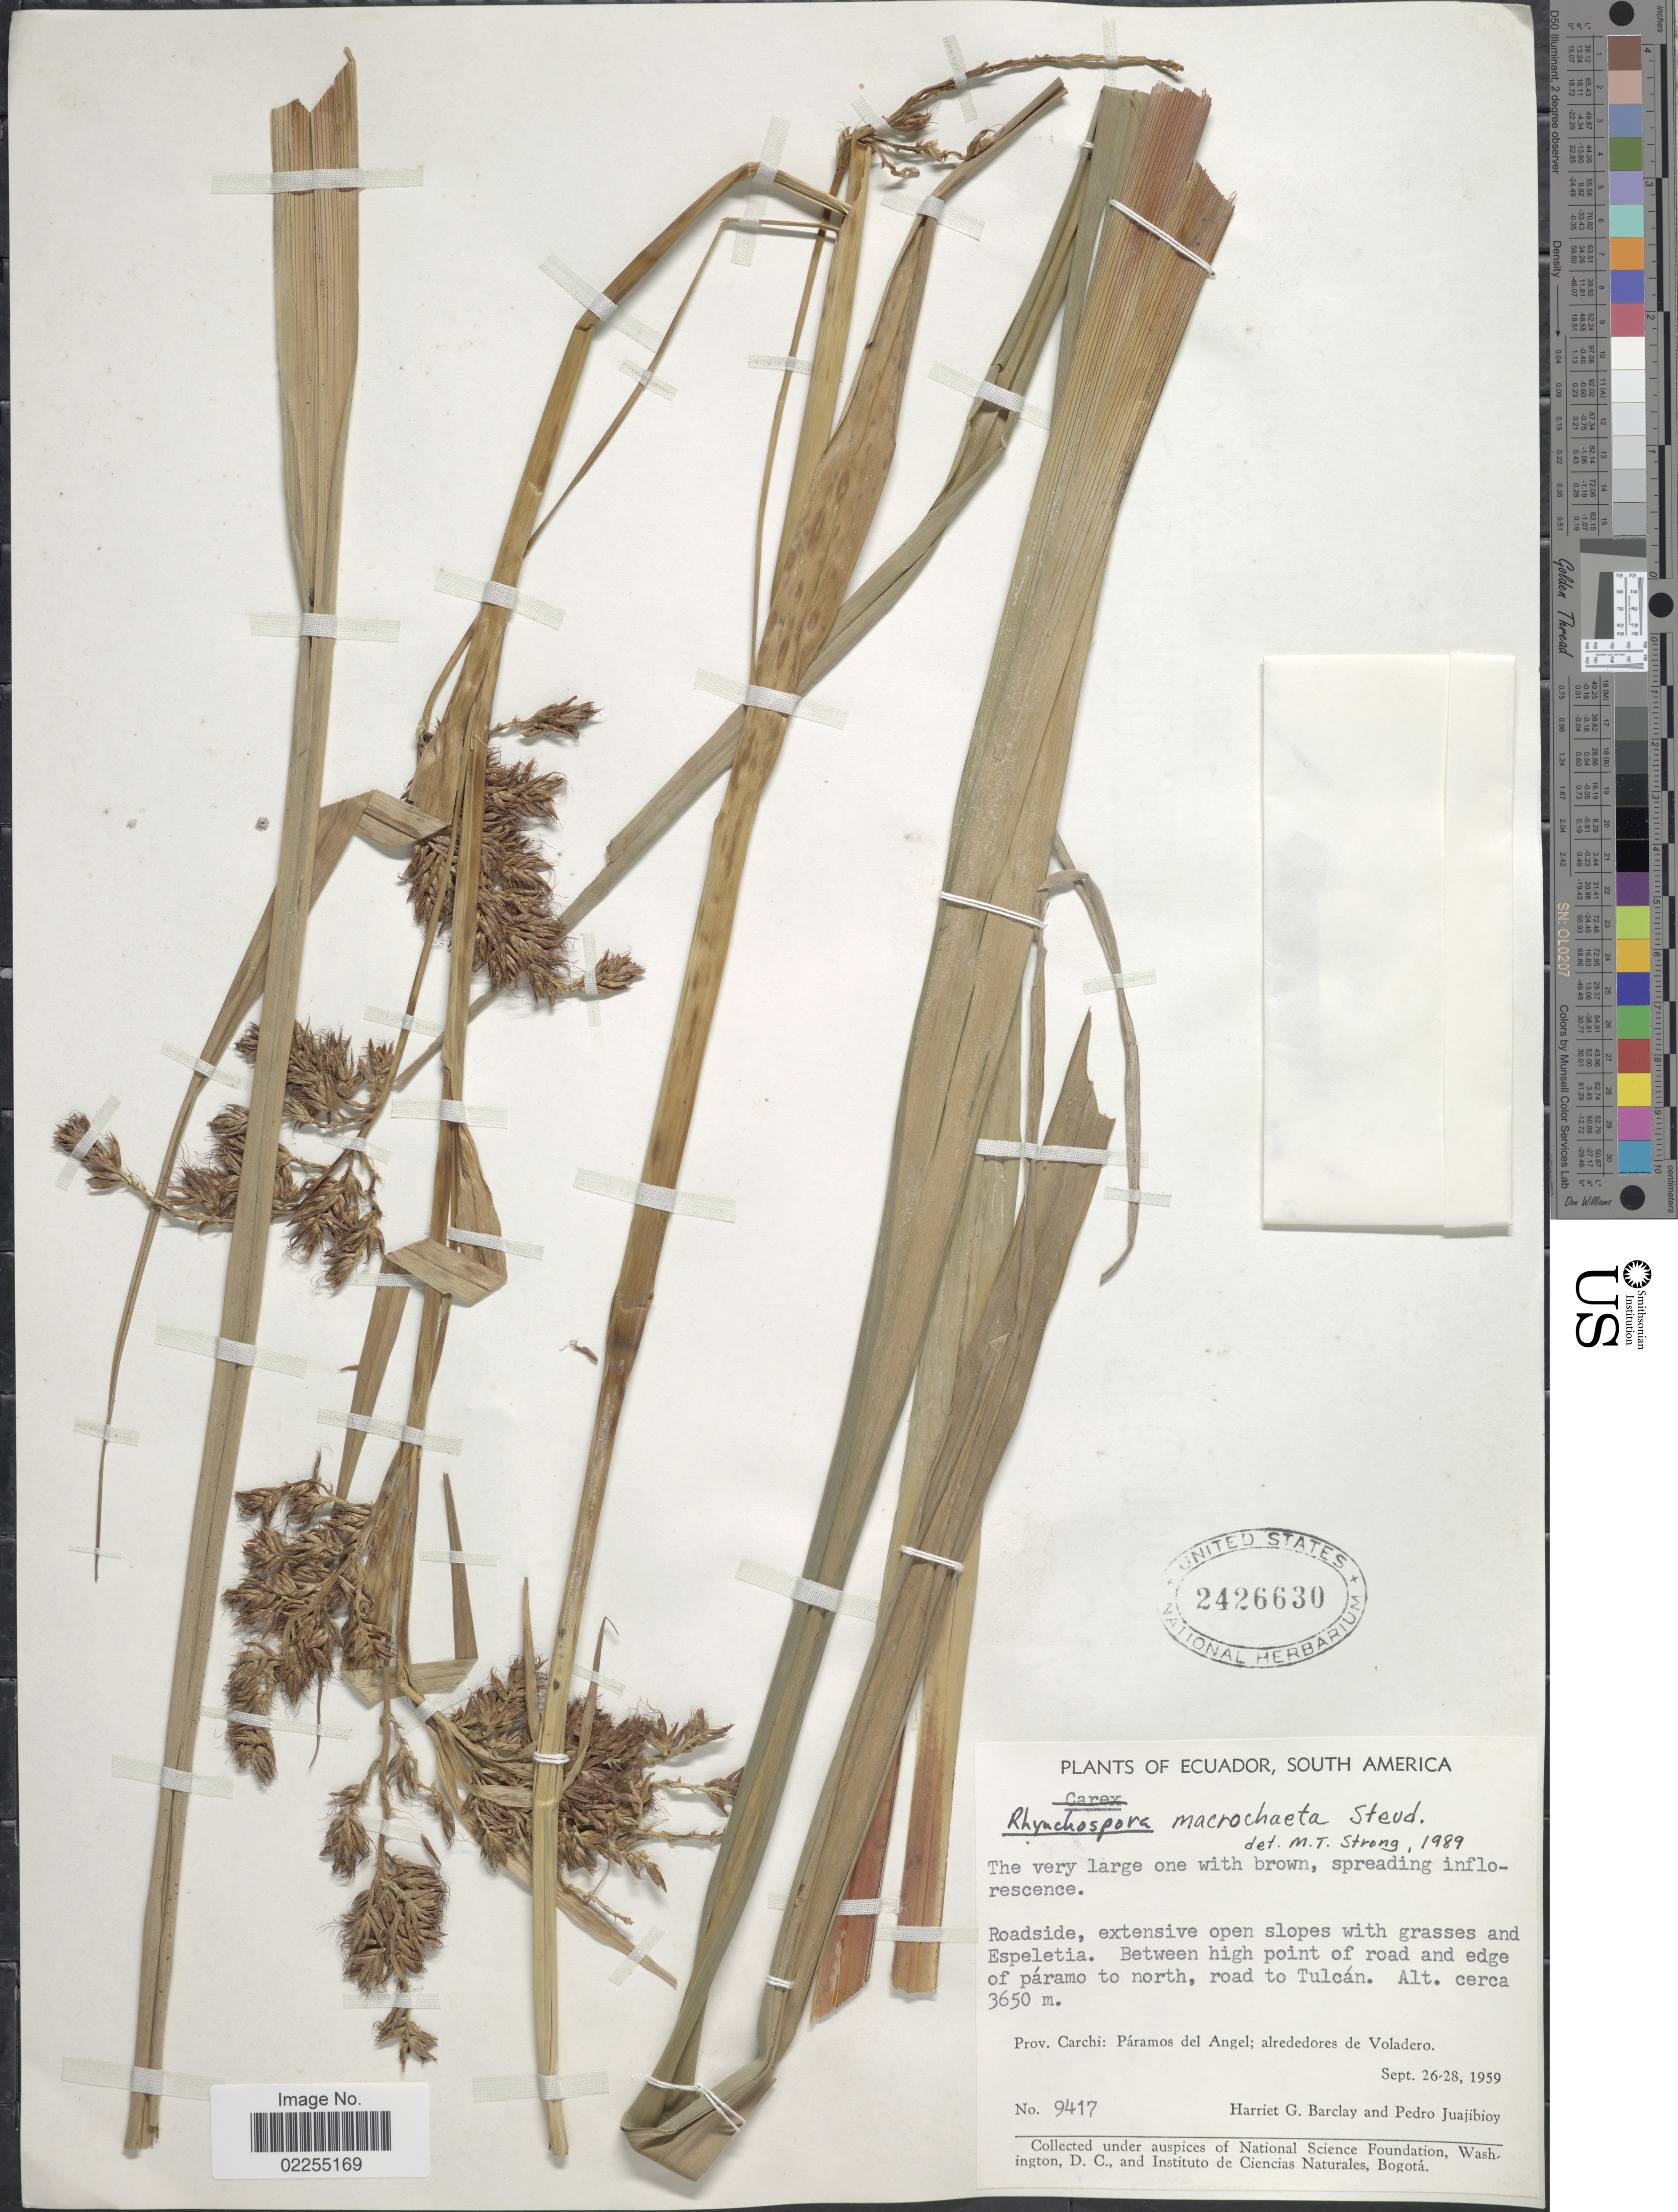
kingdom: Plantae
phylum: Tracheophyta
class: Liliopsida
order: Poales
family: Cyperaceae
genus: Rhynchospora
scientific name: Rhynchospora macrochaeta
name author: Steud. ex Boeckeler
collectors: H. G. Barclay & P. Juajibioy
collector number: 9417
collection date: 1959-09-26/1959-09-28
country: Ecuador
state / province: Carchi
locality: Between high point of road and edge of paramo to north, road to Tulcan. Prov. Carchi: Paramos del Angel; alrededores de Voladero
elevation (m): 3650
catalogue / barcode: US 2426630